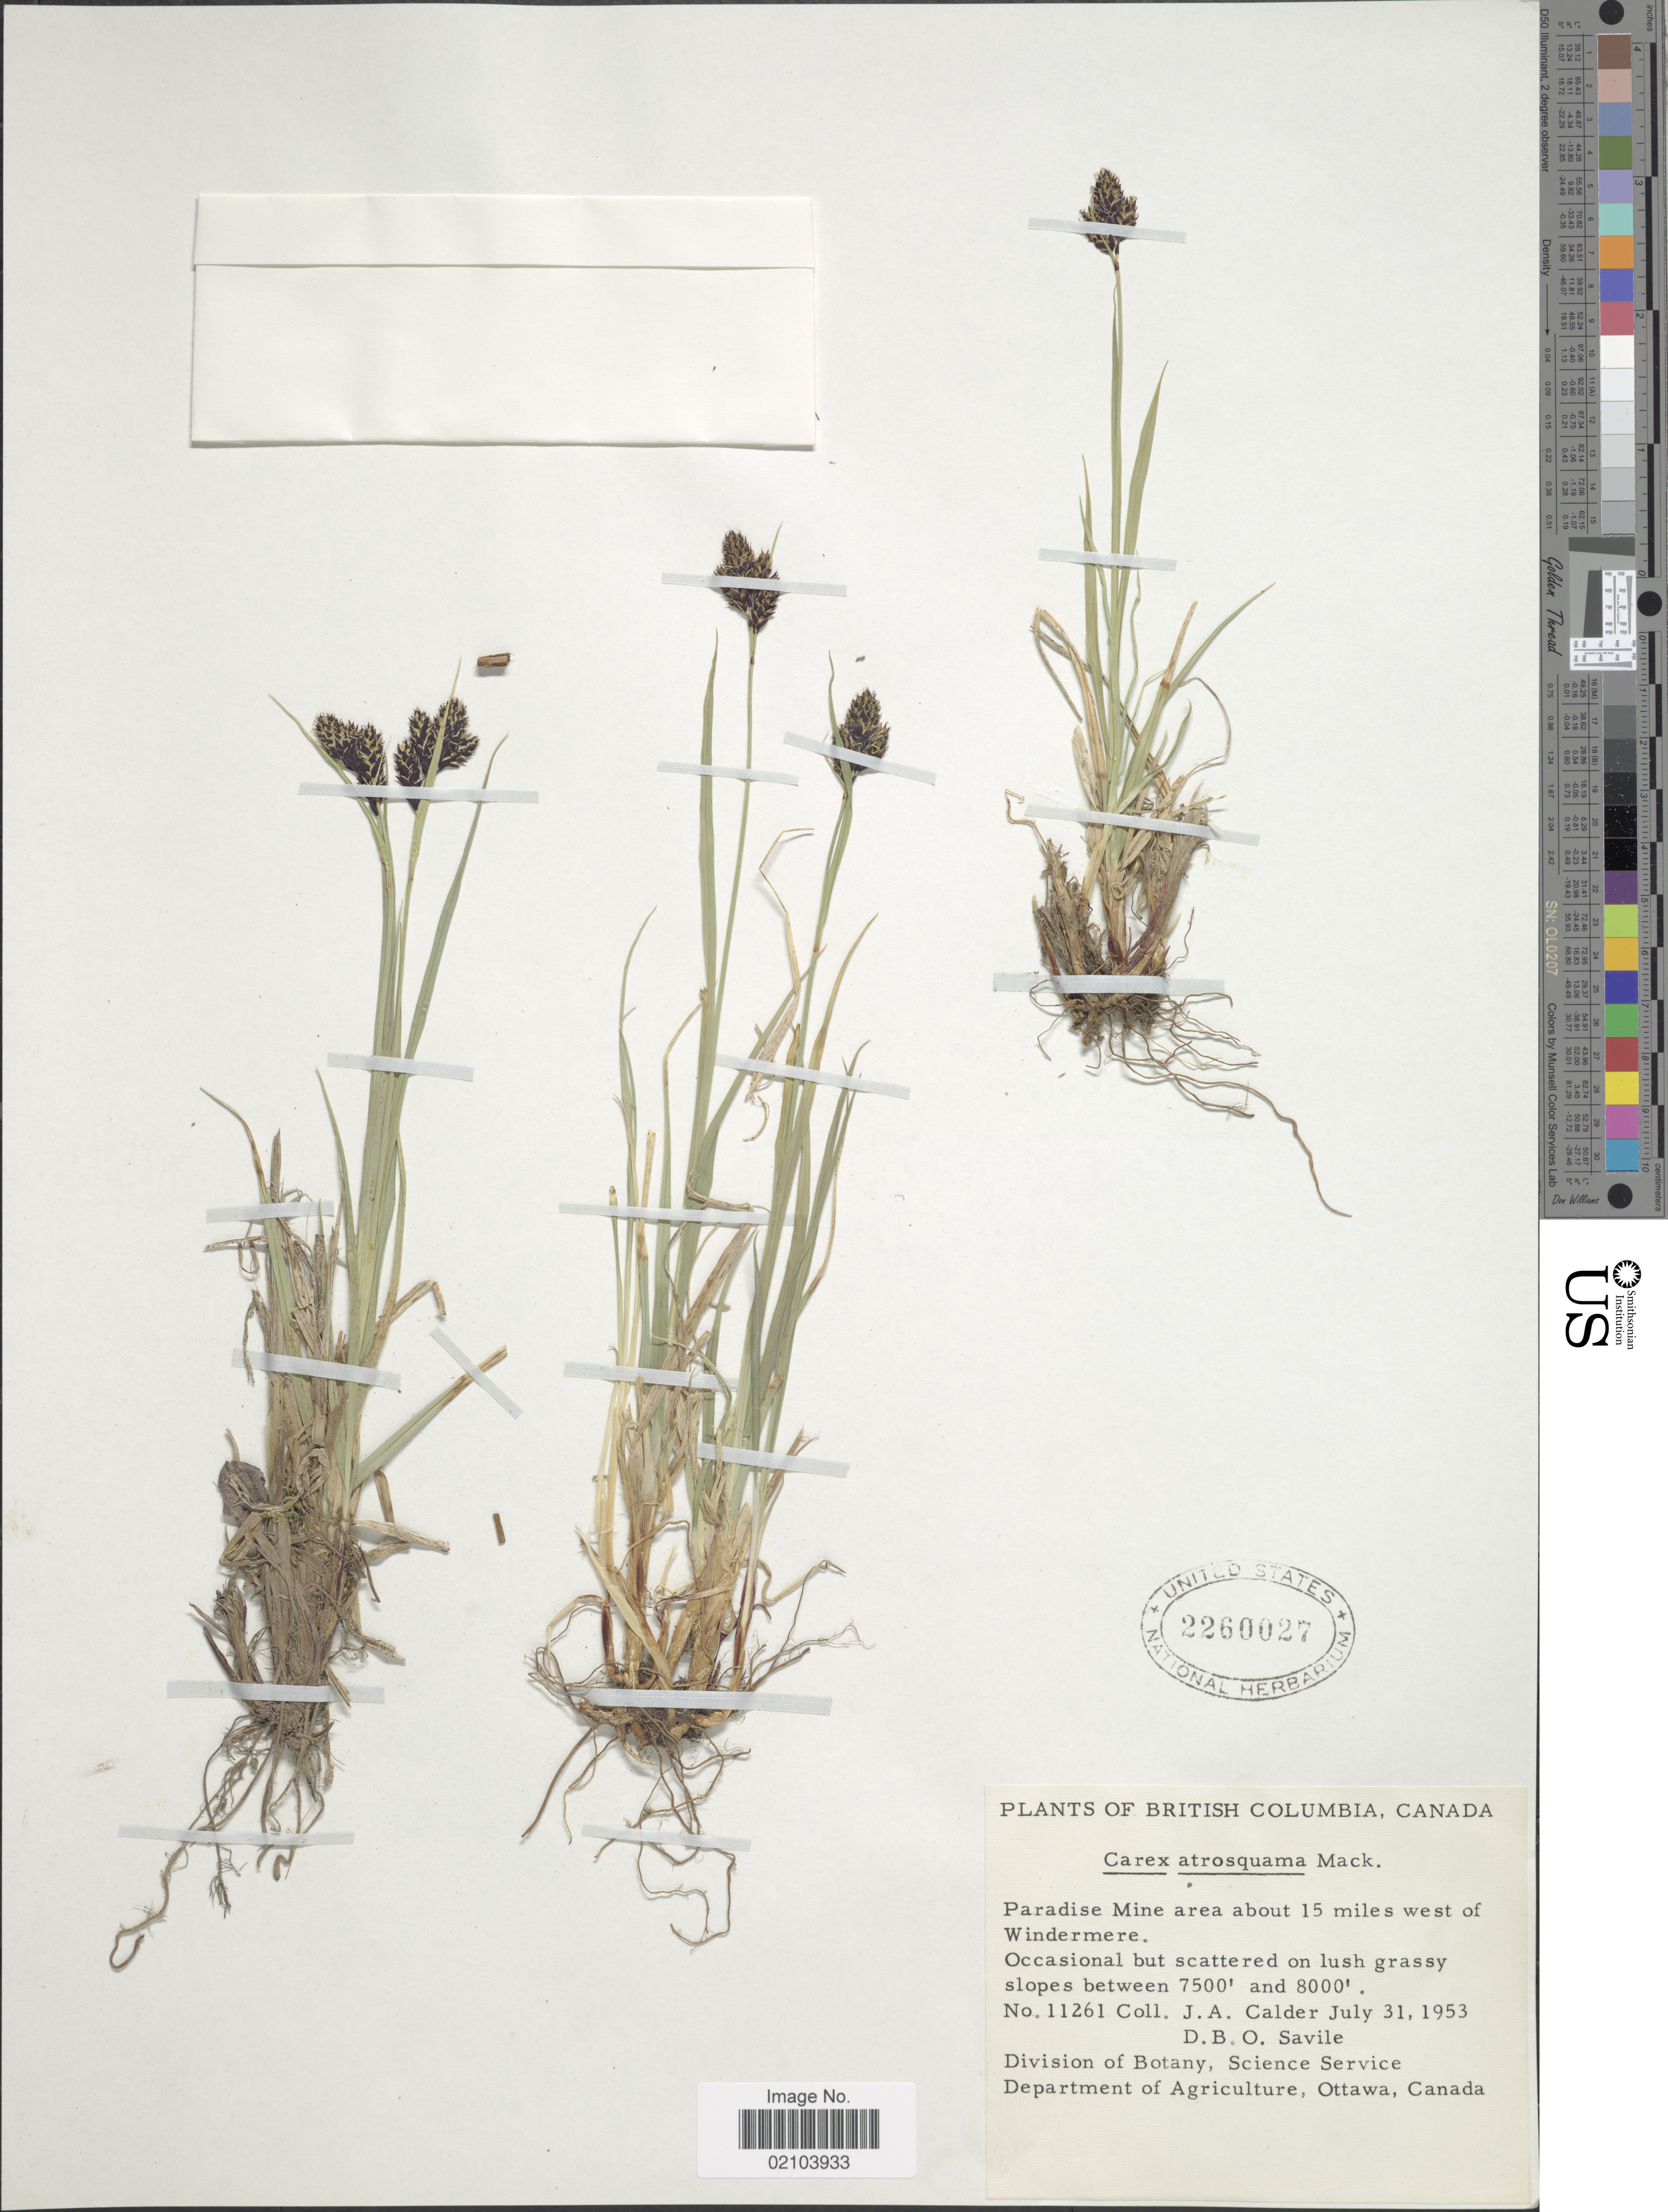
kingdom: Plantae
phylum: Tracheophyta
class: Liliopsida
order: Poales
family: Cyperaceae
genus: Carex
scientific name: Carex atrosquama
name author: Mack.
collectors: J. A. Calder & D. Savile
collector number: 11261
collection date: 1953-07-31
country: Canada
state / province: British Columbia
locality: Paradise Mine area about 15 miles west of Windermere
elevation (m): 2286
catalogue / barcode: US 2260027